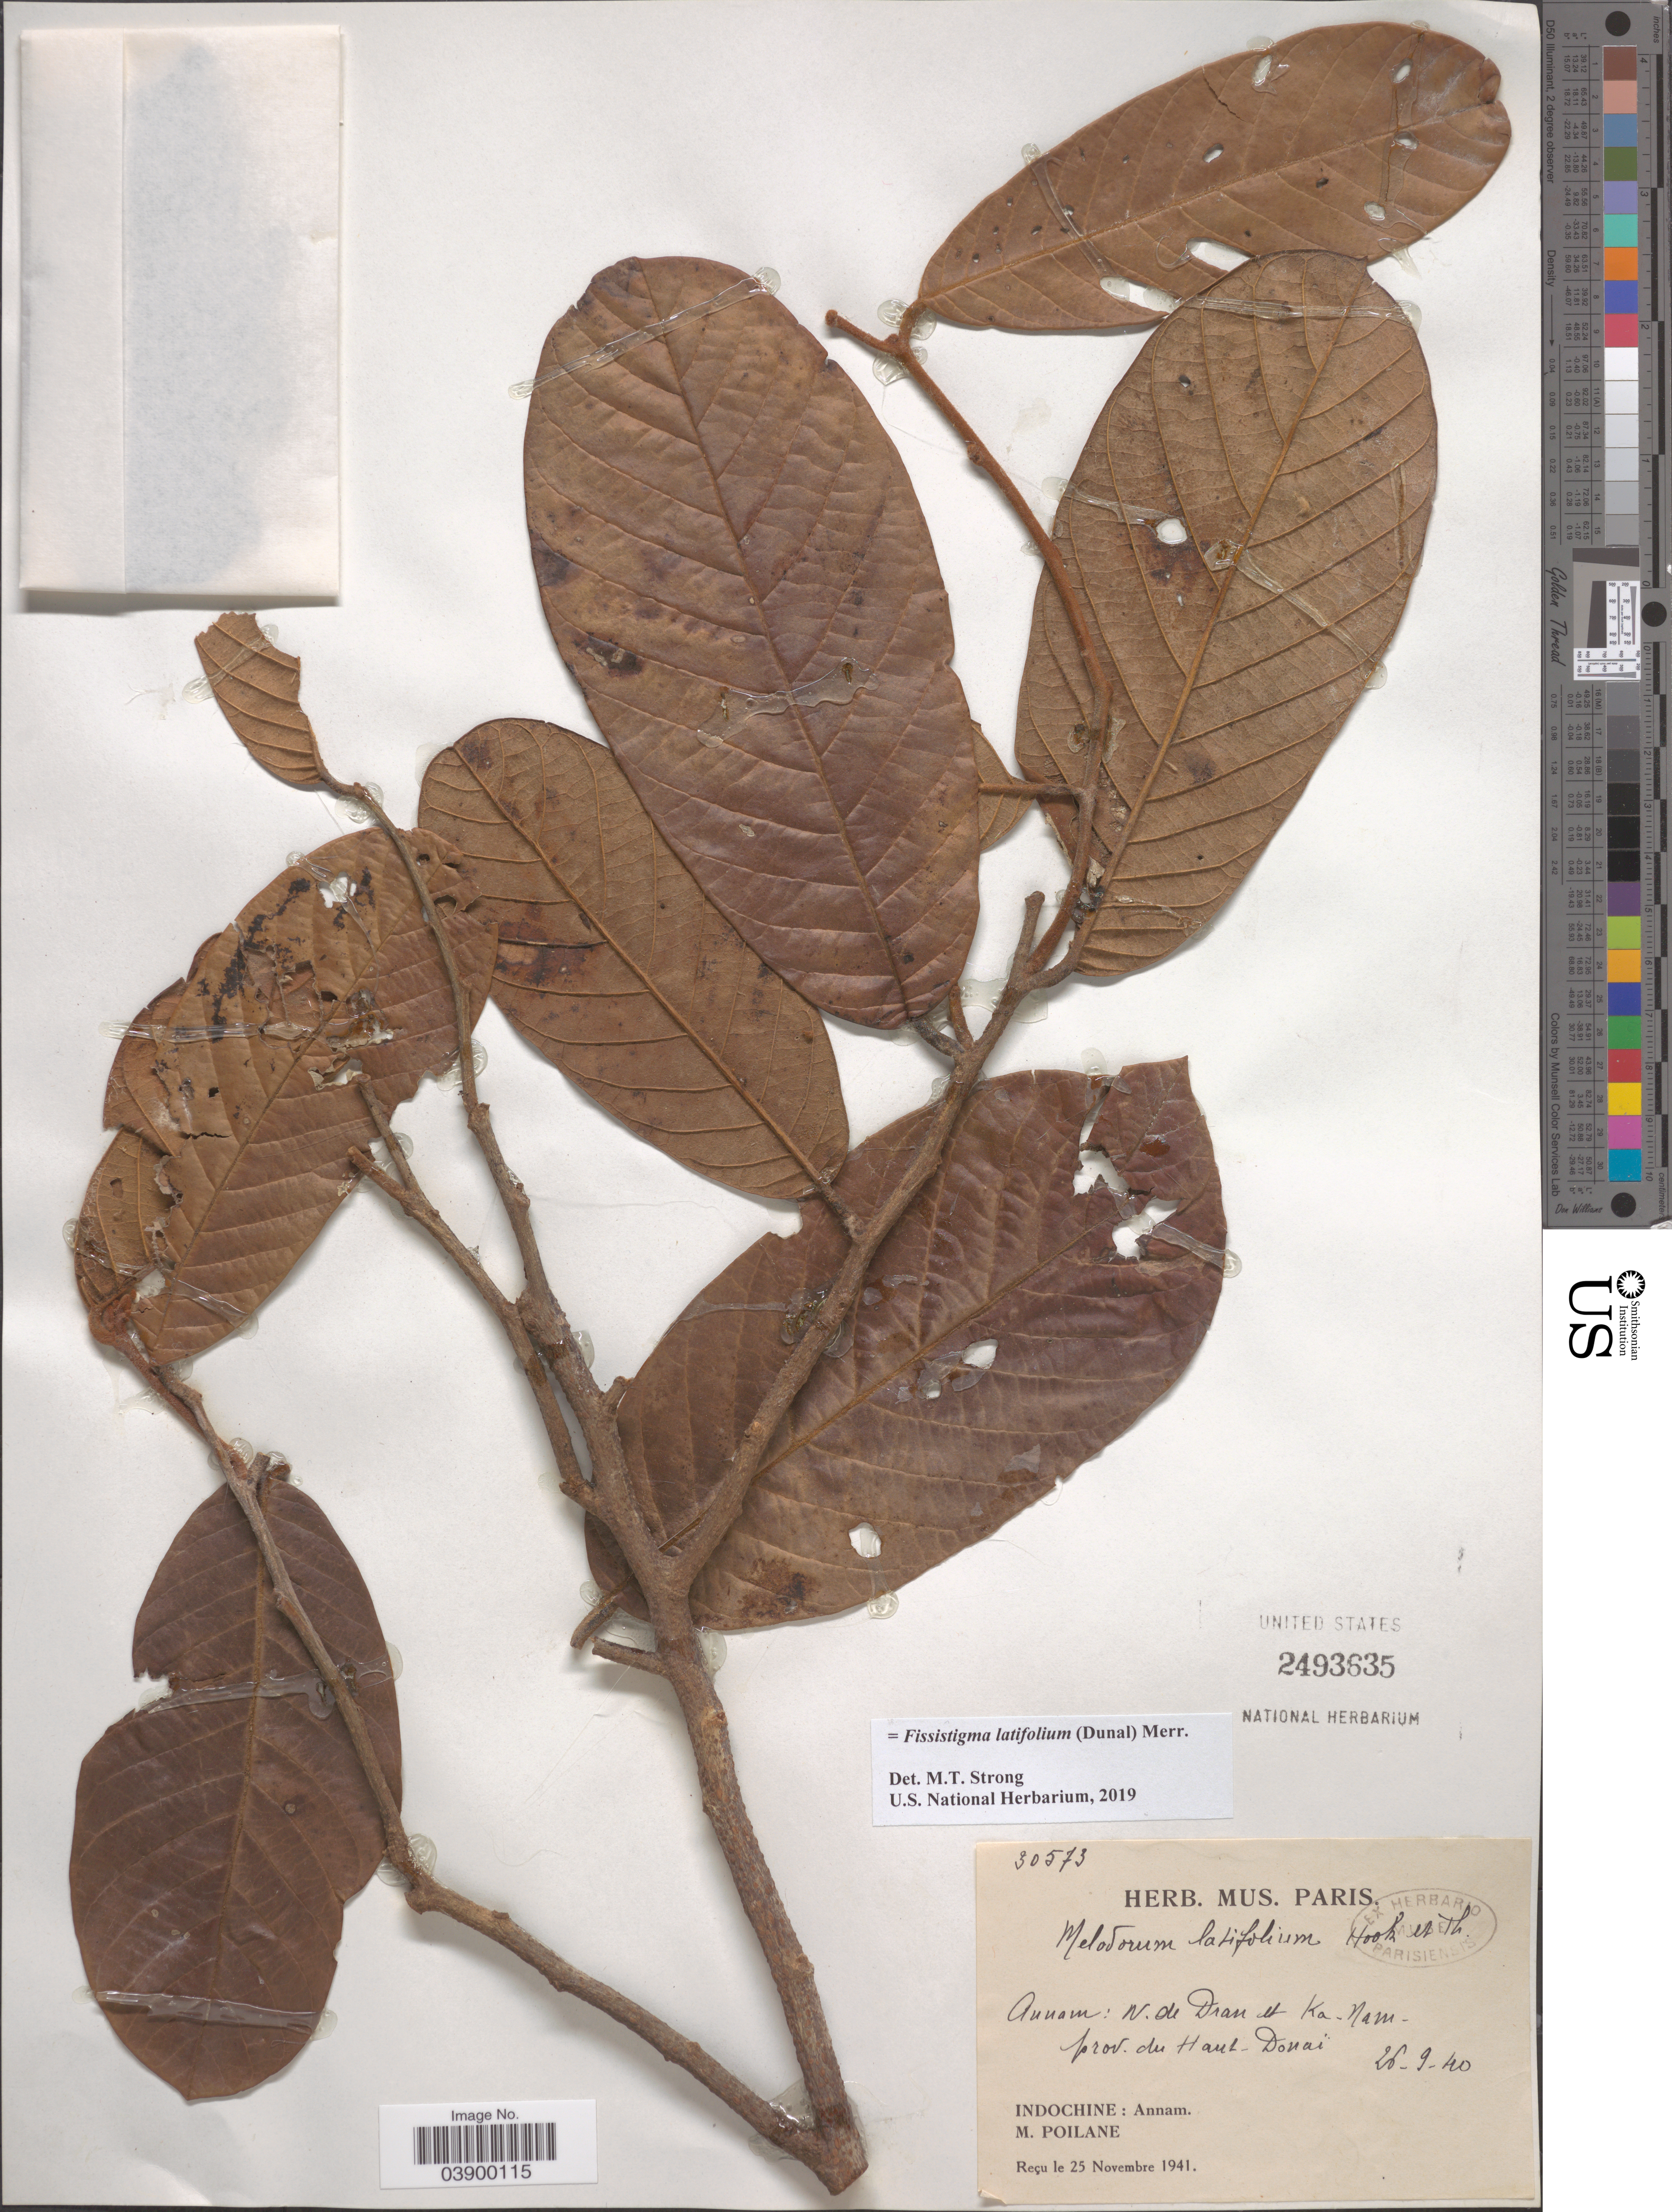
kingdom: Plantae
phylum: Tracheophyta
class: Magnoliopsida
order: Magnoliales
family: Annonaceae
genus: Fissistigma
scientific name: Fissistigma latifolium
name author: (Dunal) Merr.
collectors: M. Poilane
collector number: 30573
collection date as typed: Transcribed d/m/y: 26/9/40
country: Vietnam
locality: N. de Dran et Ka-Nam- prov. de Haut-Donaï. Indochine.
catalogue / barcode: US 2493635